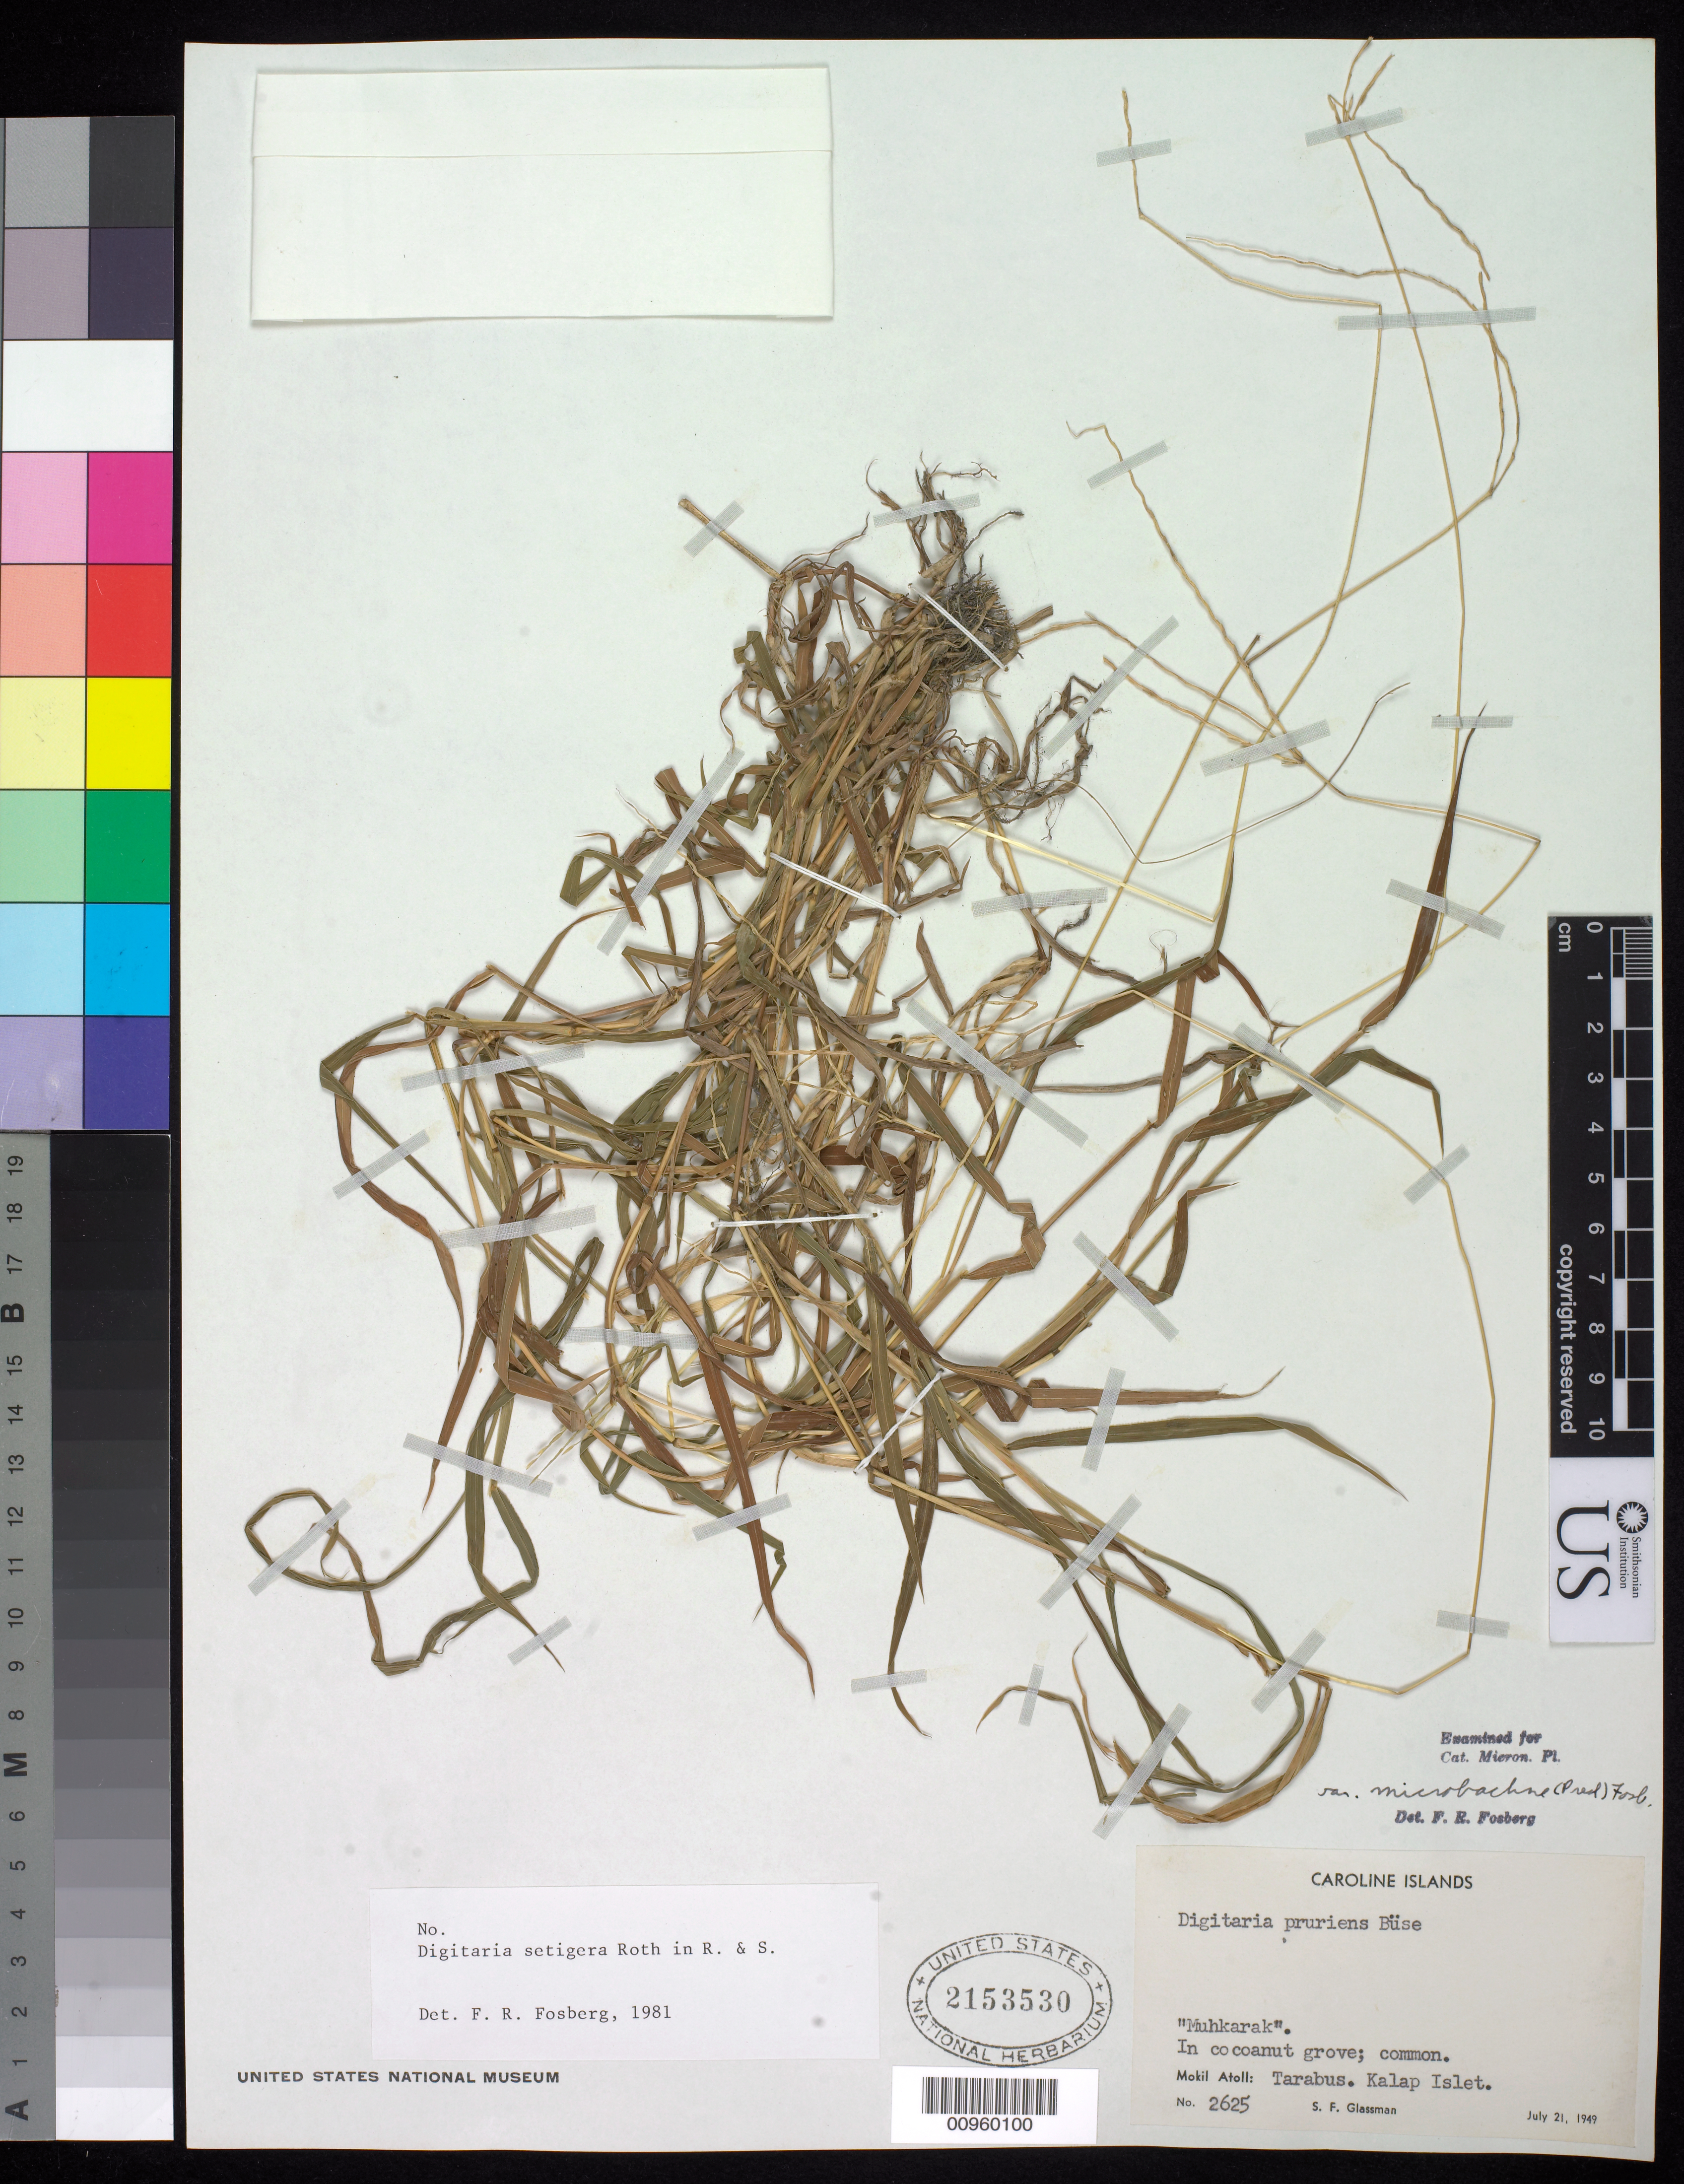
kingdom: Plantae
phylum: Tracheophyta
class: Liliopsida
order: Poales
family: Poaceae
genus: Digitaria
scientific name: Digitaria setigera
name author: Roth in Roem. & Schult.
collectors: S. F. Glassman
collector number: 2625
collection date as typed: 21 Jul 1949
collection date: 1949-07-21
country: Micronesia, Federated States of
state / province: Pohnpei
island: Mwokil (Mokil) Atoll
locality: Kalap Islet, Tarabus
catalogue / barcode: US 2153530